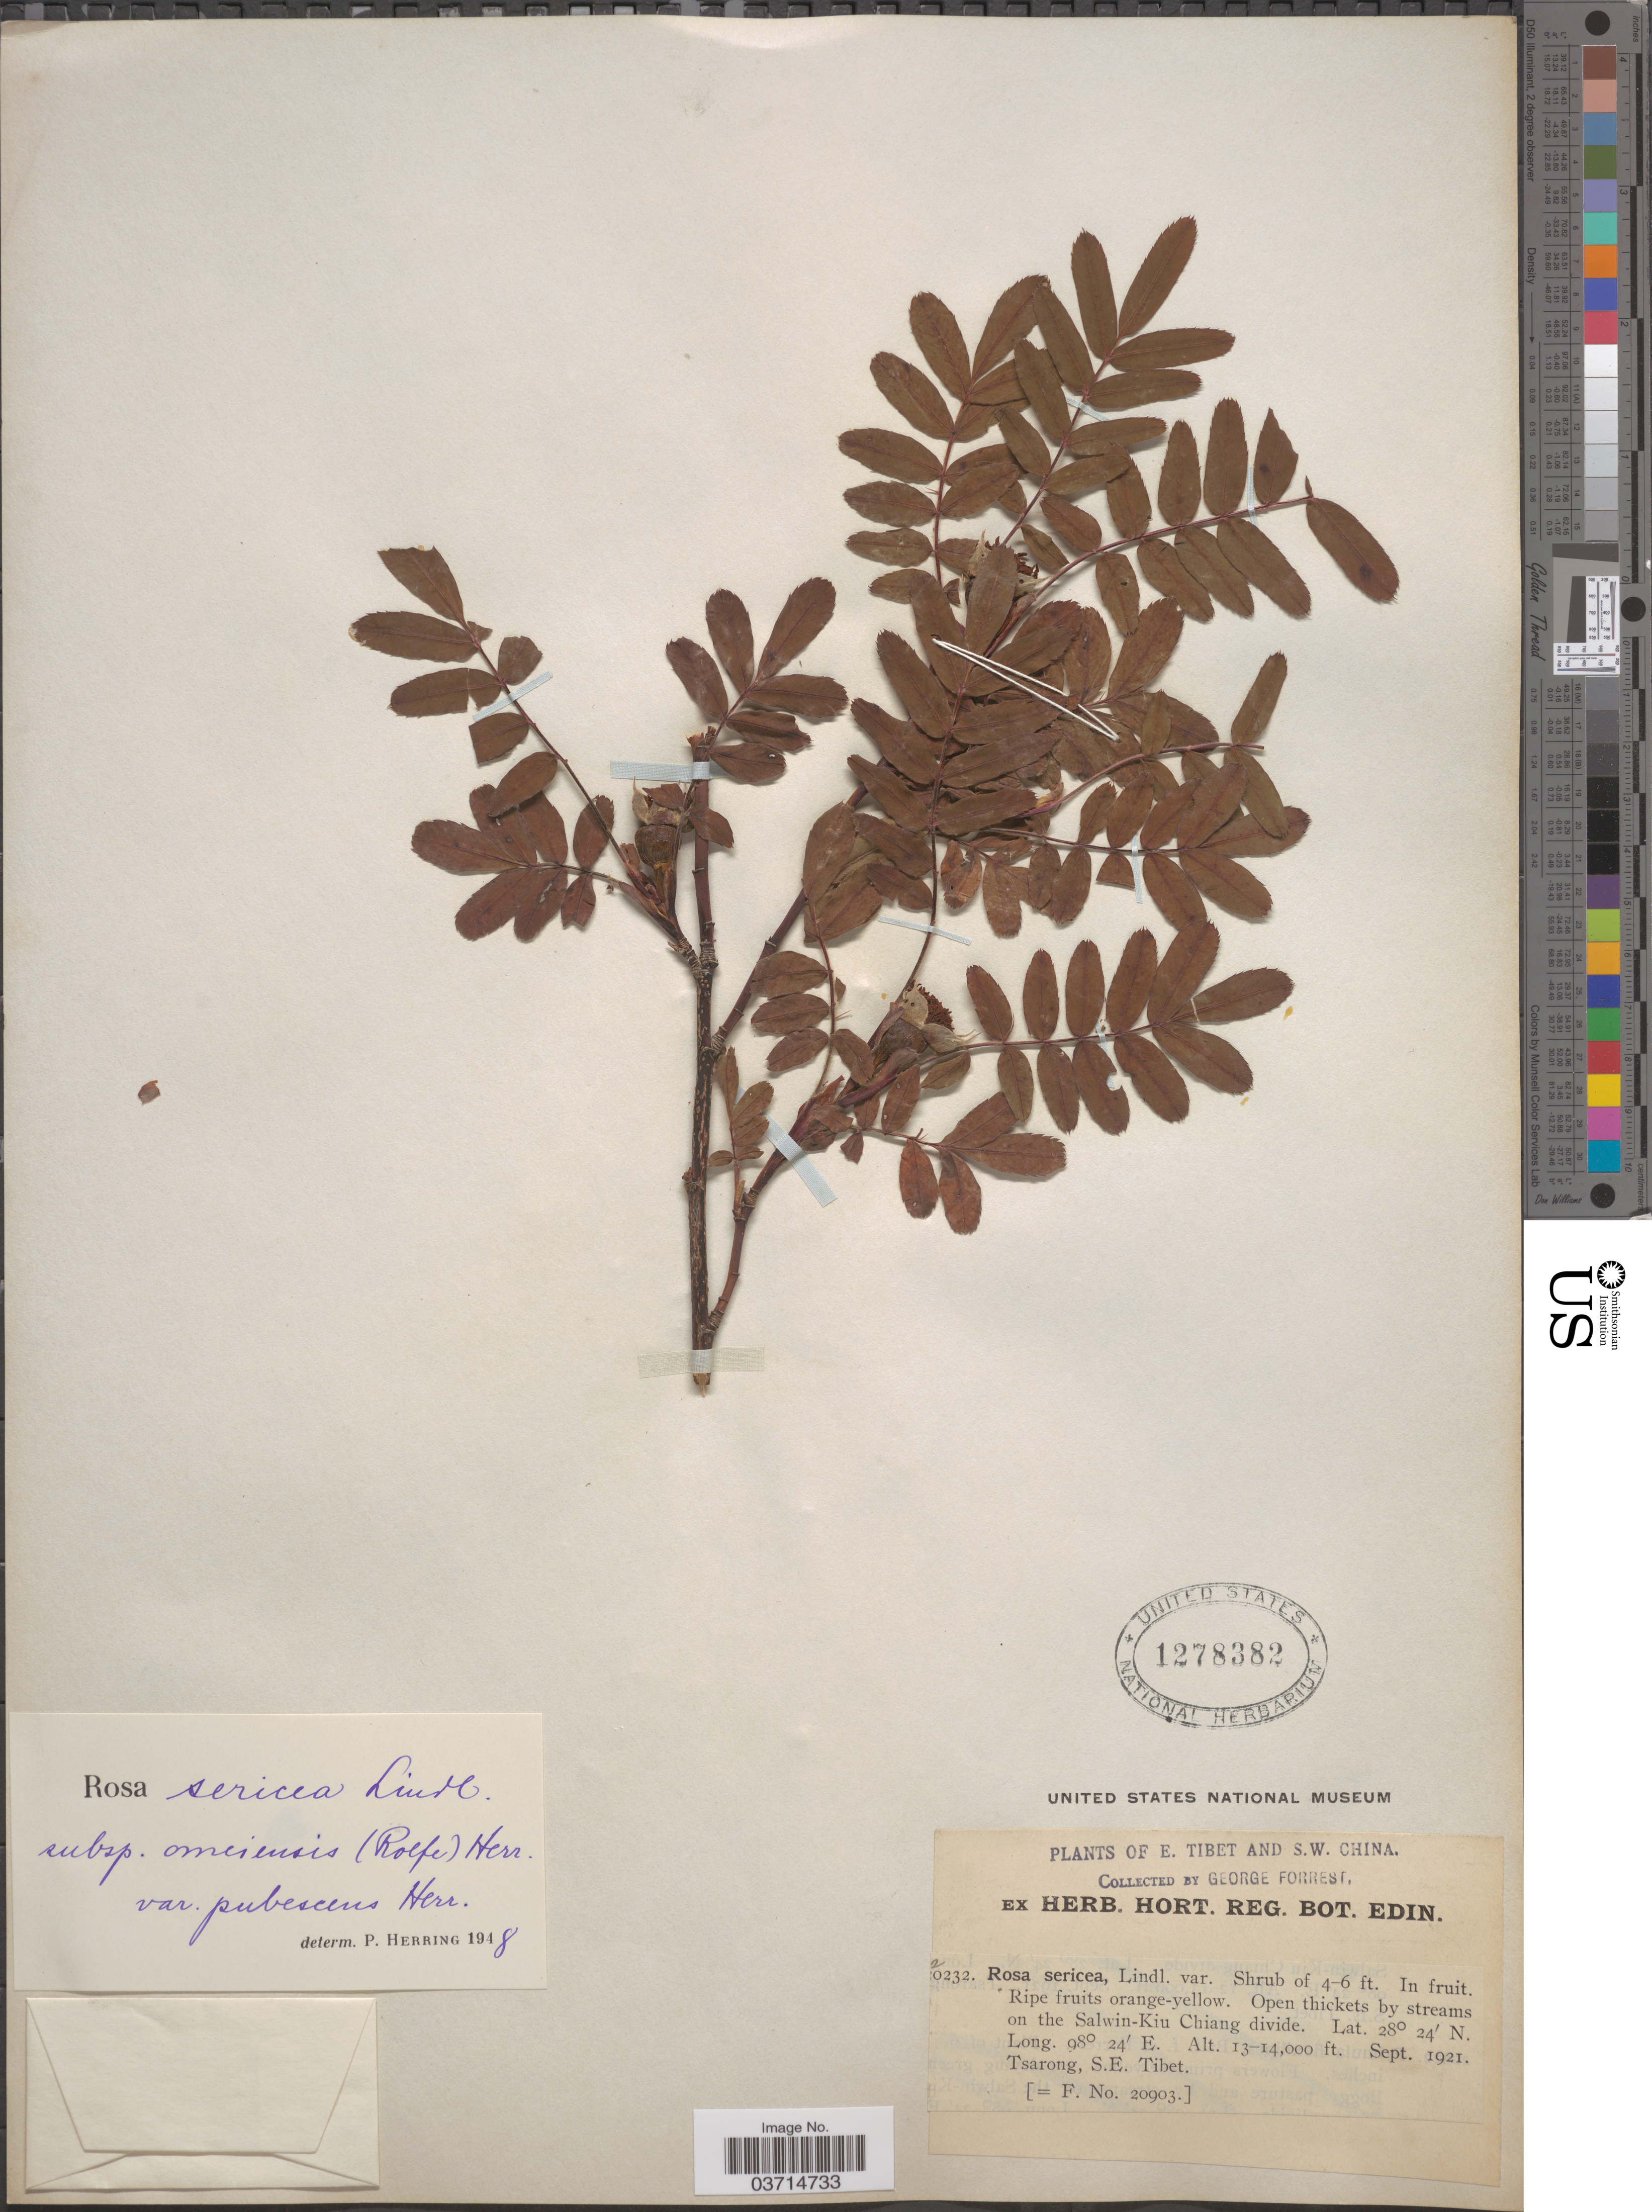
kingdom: Plantae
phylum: Tracheophyta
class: Magnoliopsida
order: Rosales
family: Rosaceae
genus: Rosa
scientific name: Rosa omeiensis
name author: Rolfe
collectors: G. Forrest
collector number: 20232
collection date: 1921-09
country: China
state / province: Xizang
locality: S.W. China. Open thickets by streams on the Salwin-Kiu Chiang divide. Tsarong, S.E. Tibet.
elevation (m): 3962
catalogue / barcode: US 1278382